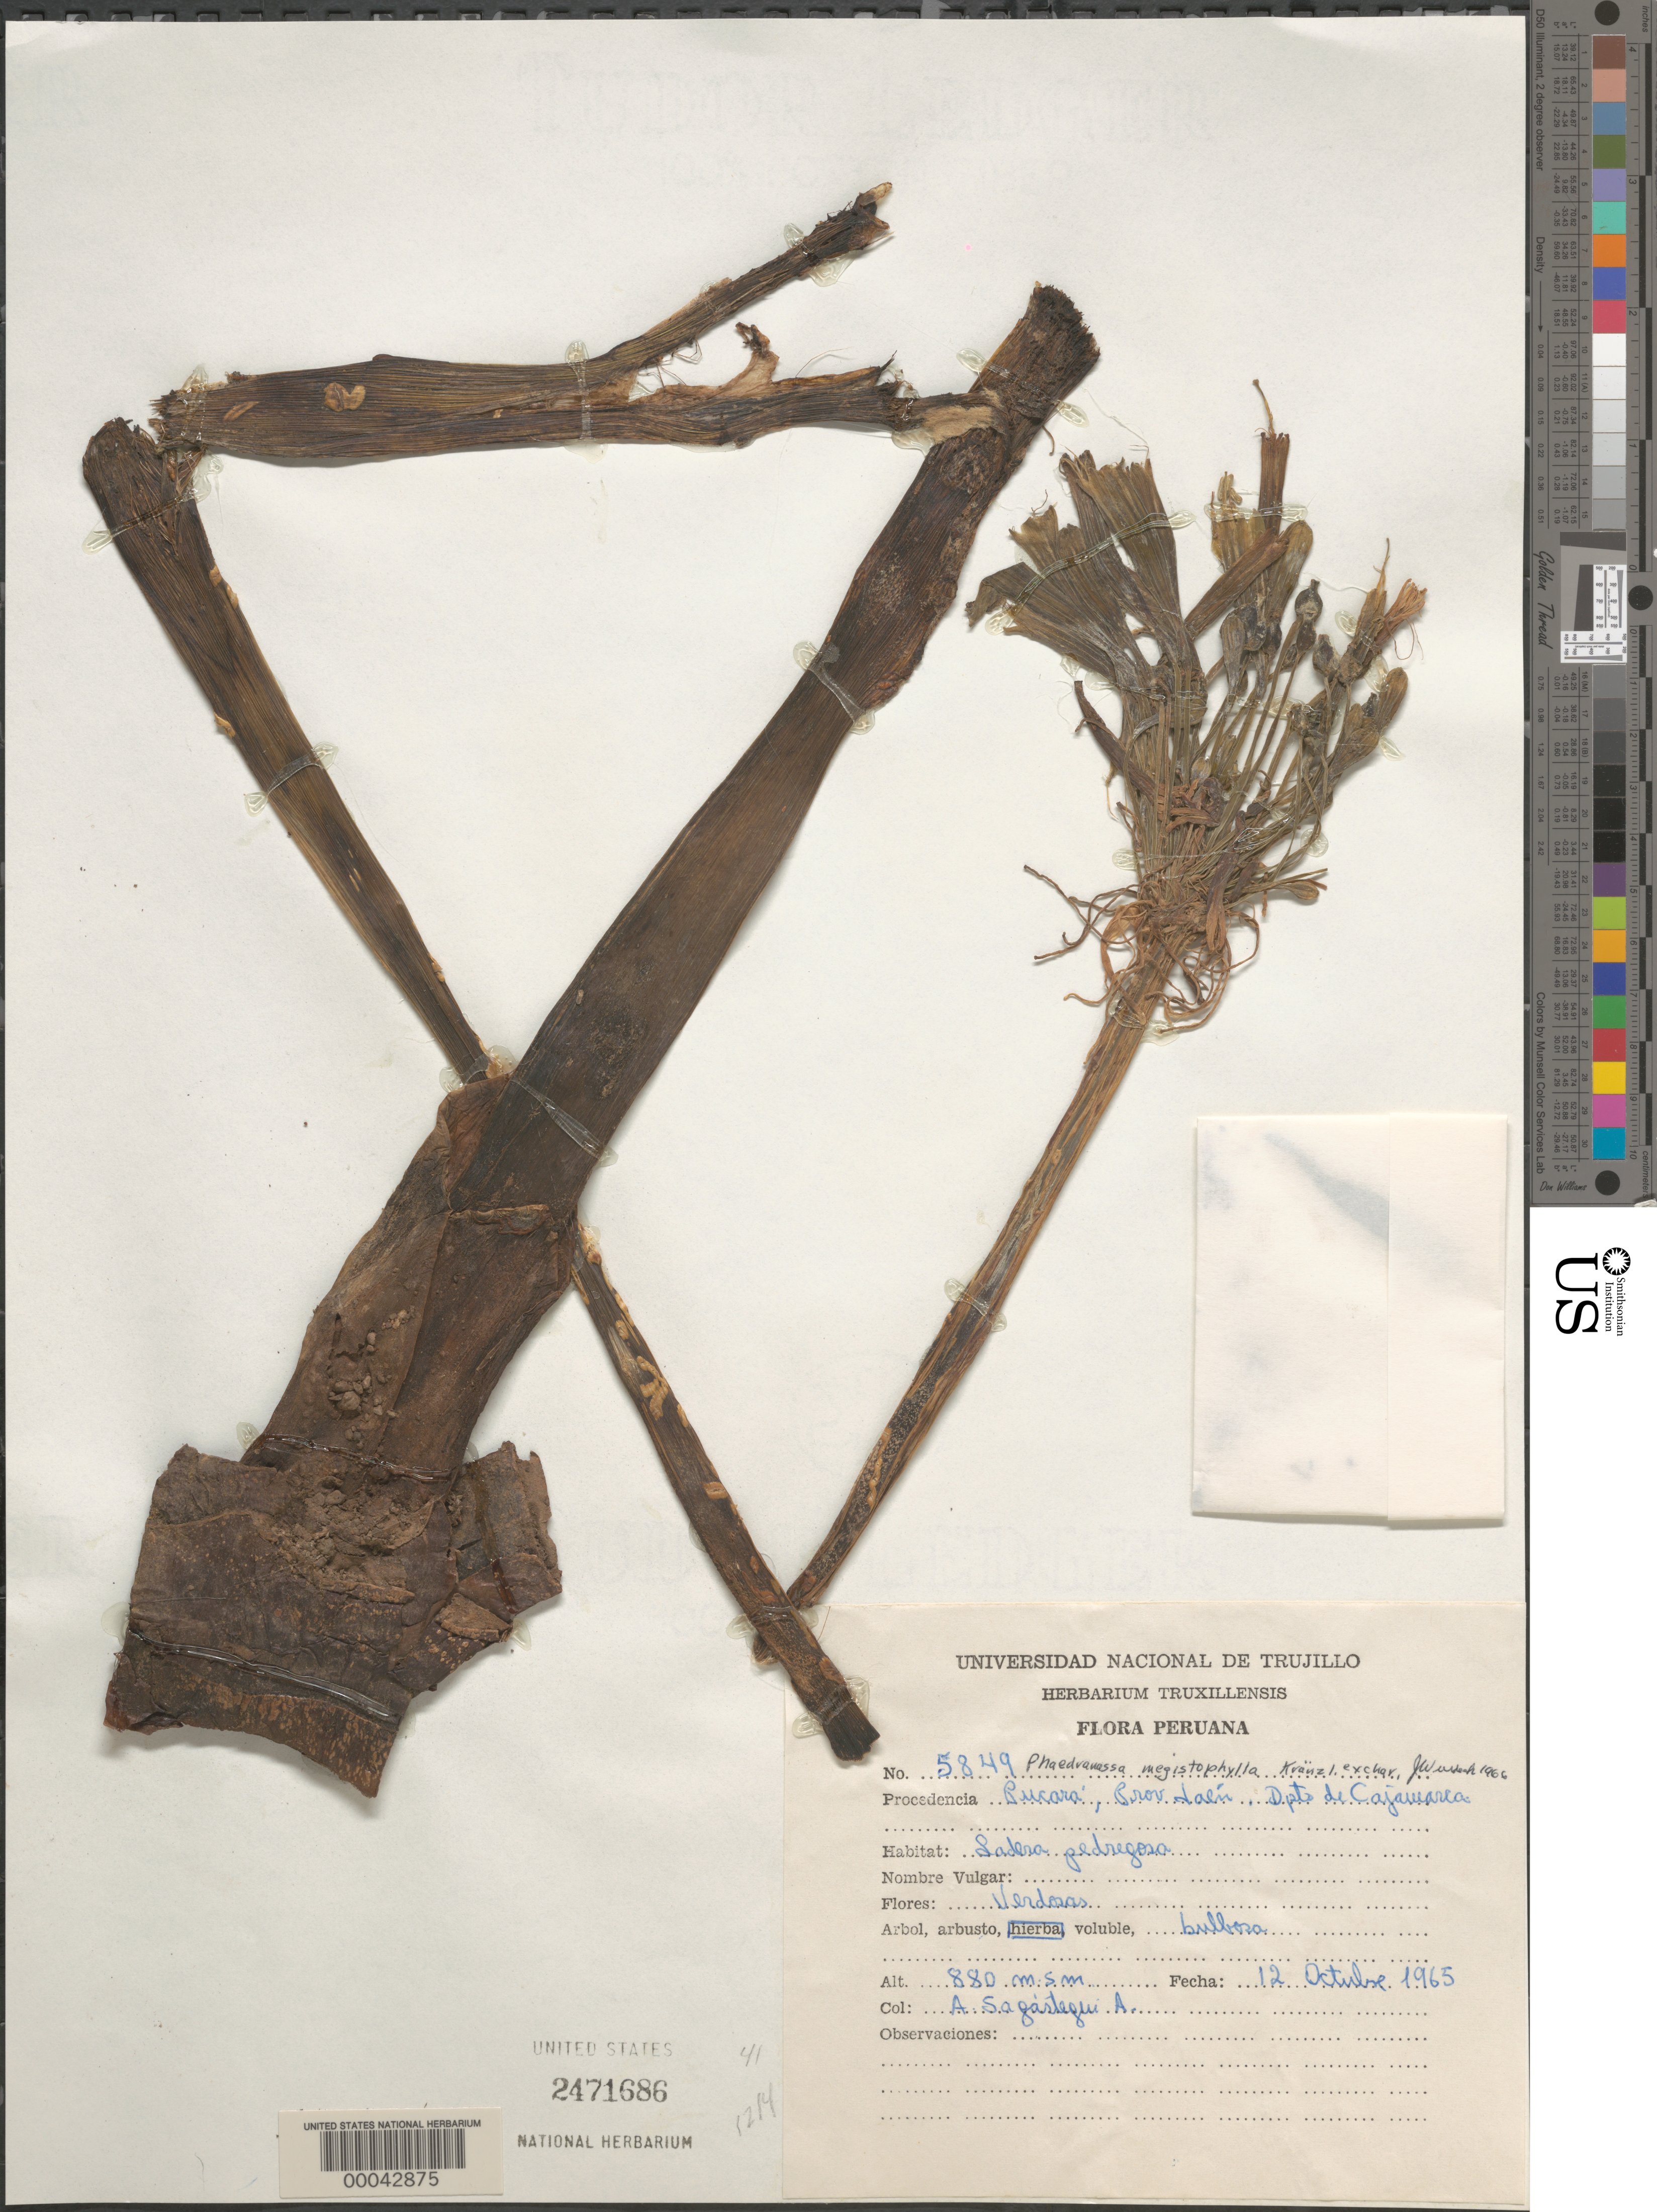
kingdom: Plantae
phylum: Tracheophyta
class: Liliopsida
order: Asparagales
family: Amaryllidaceae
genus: Rauhia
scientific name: Rauhia megistophylla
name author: (Kraenzl.) Traub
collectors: A. Sagástegui A.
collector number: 5849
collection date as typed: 12 Oct 1965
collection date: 1965-10-12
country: Peru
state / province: Cajamarca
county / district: Jaén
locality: Pucará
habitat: Rocky slopes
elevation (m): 880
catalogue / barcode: US 2471686